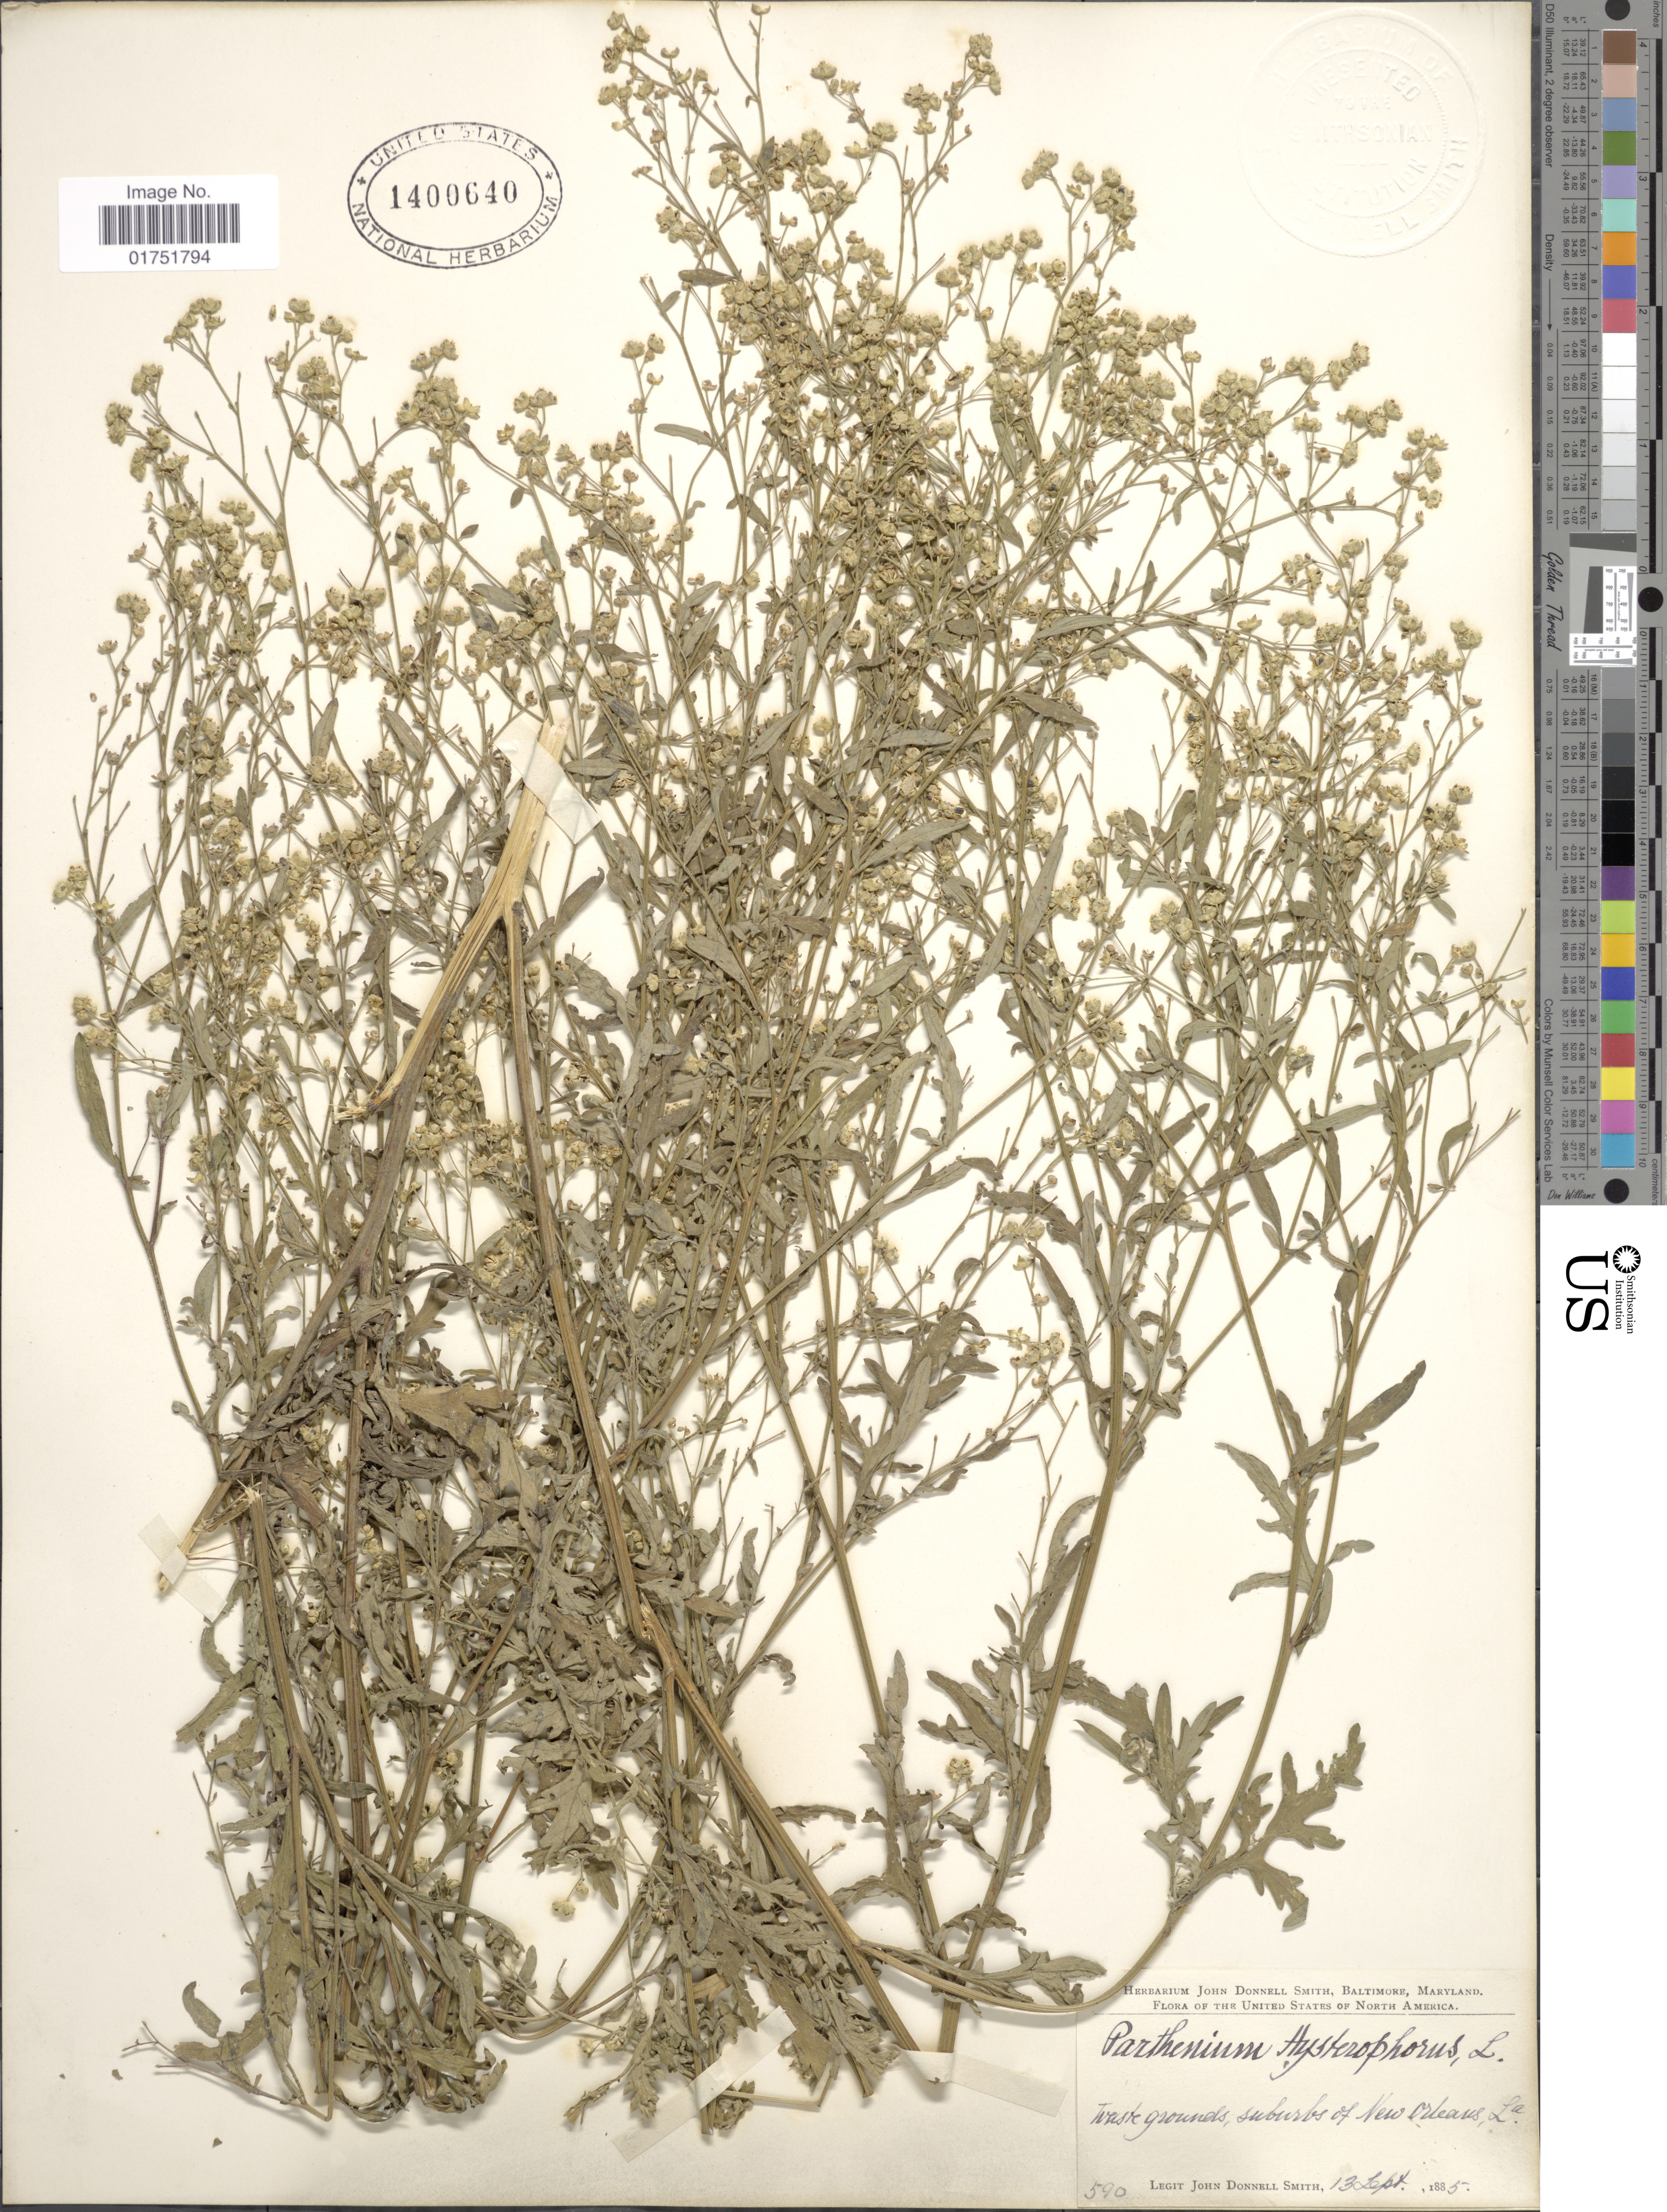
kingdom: Plantae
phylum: Tracheophyta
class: Magnoliopsida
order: Asterales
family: Asteraceae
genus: Parthenium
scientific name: Parthenium hysterophorus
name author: L.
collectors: J. Donnell Smith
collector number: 590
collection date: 1885-09-13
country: United States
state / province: Louisiana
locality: United States of North America, suburbs of New Orleans, La.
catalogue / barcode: US 1400640